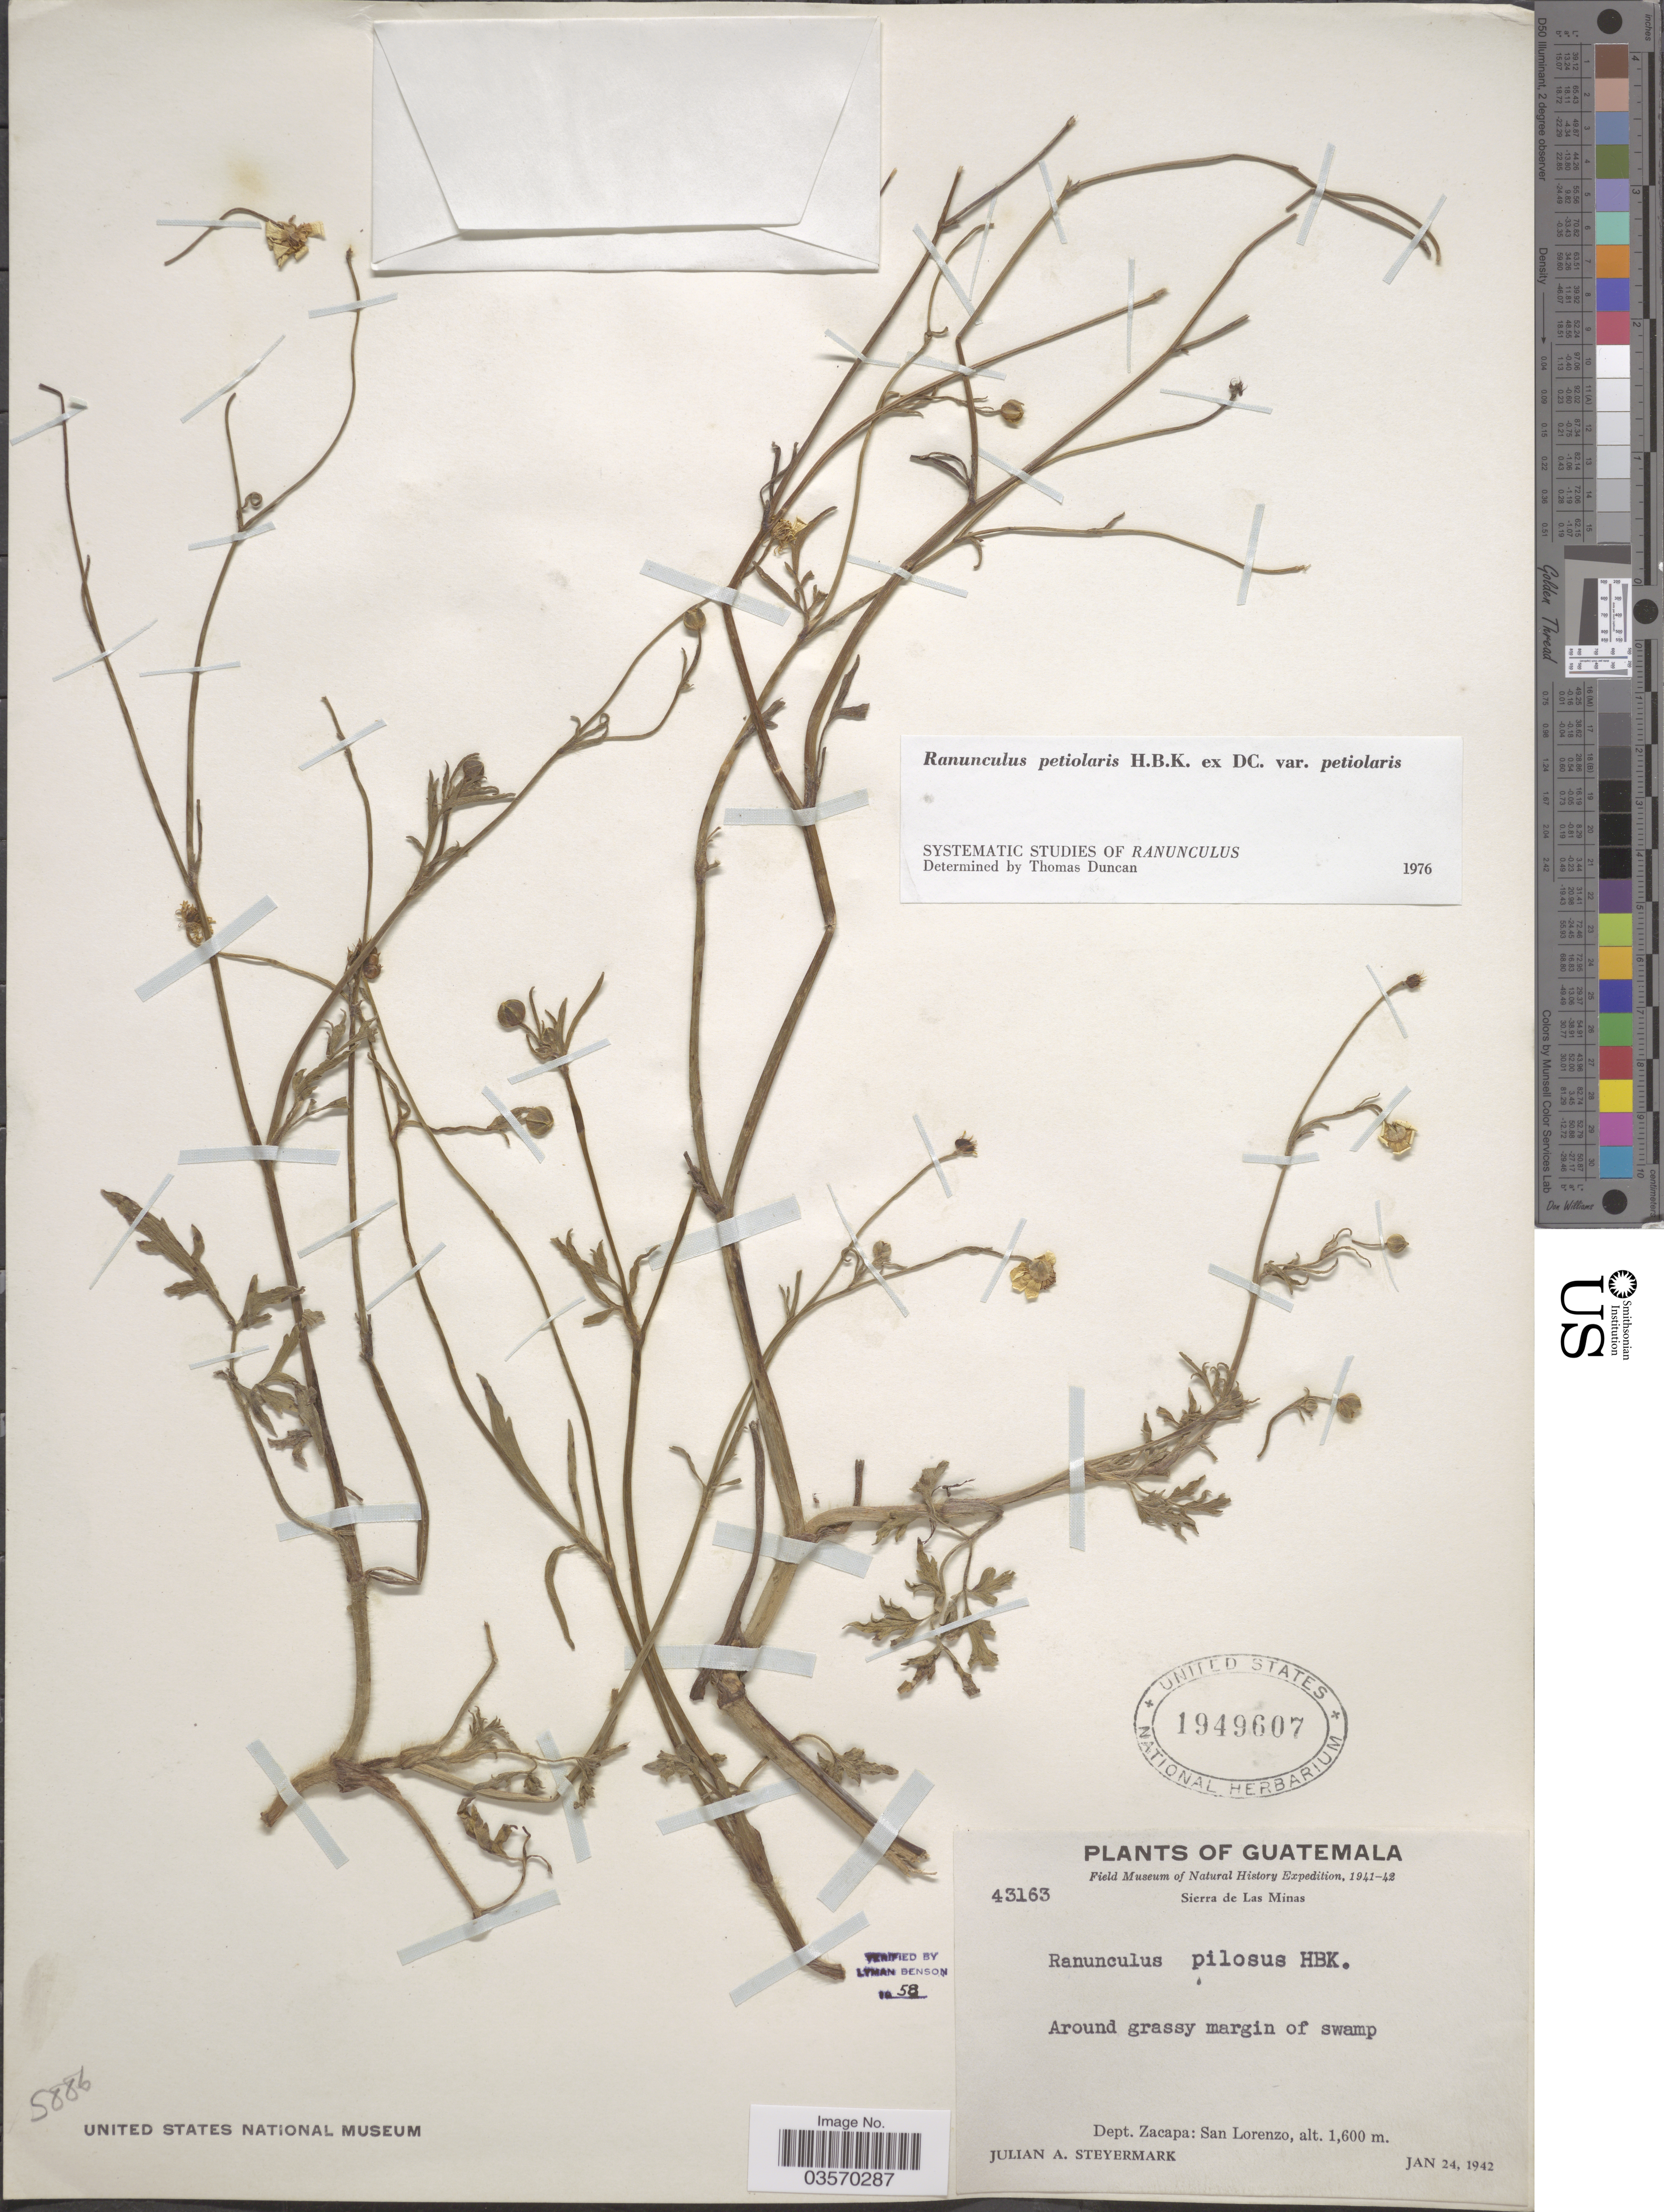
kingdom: Plantae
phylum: Tracheophyta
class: Magnoliopsida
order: Ranunculales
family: Ranunculaceae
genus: Ranunculus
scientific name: Ranunculus petiolaris var. petiolaris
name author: Kunth ex DC.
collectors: J. Steyermark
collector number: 43163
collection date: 1942-01-24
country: Guatemala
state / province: Zacapa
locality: Sierra de Las Minas. Dept. Zacapa: San Lorenzo.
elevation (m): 1600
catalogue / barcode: US 1949607